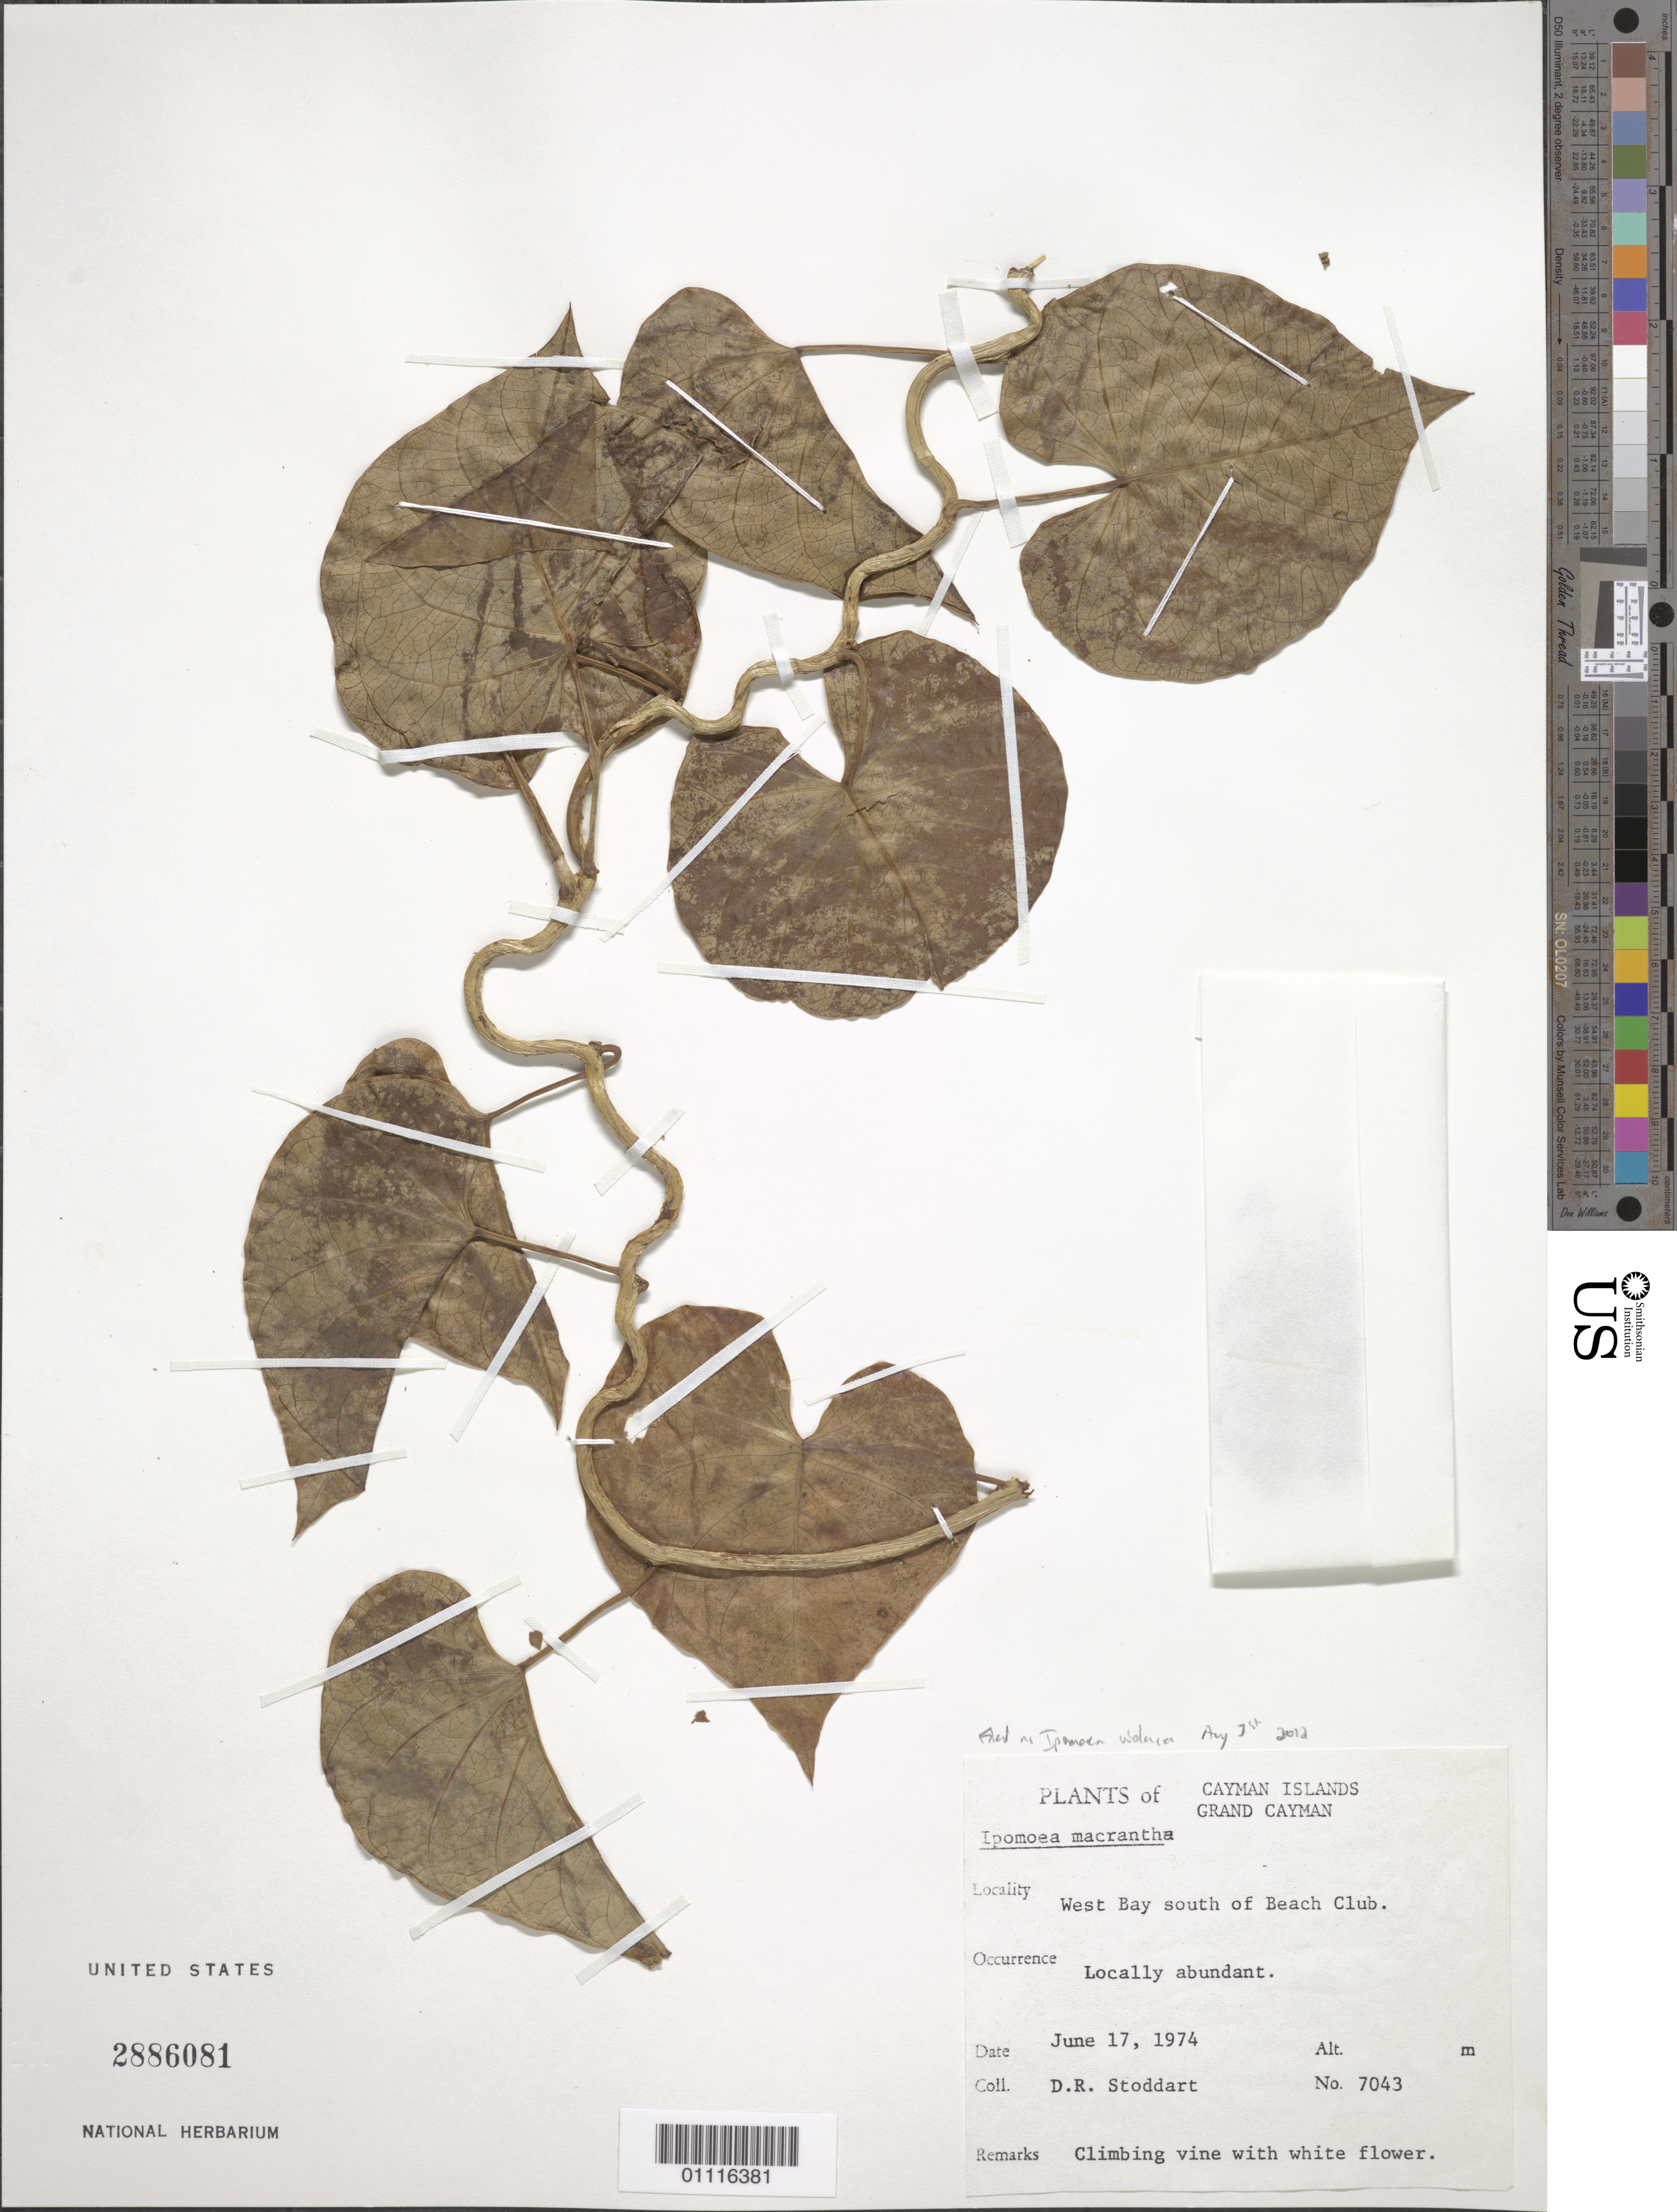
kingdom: Plantae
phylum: Tracheophyta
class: Magnoliopsida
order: Solanales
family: Convolvulaceae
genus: Ipomoea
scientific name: Ipomoea violacea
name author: L.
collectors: D. R. Stoddart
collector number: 7043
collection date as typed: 17 Jun 1974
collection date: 1974-06-17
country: Cayman Islands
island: Grand Cayman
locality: West Bay S of Beach Club. Locally abundant.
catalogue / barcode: US 2886081